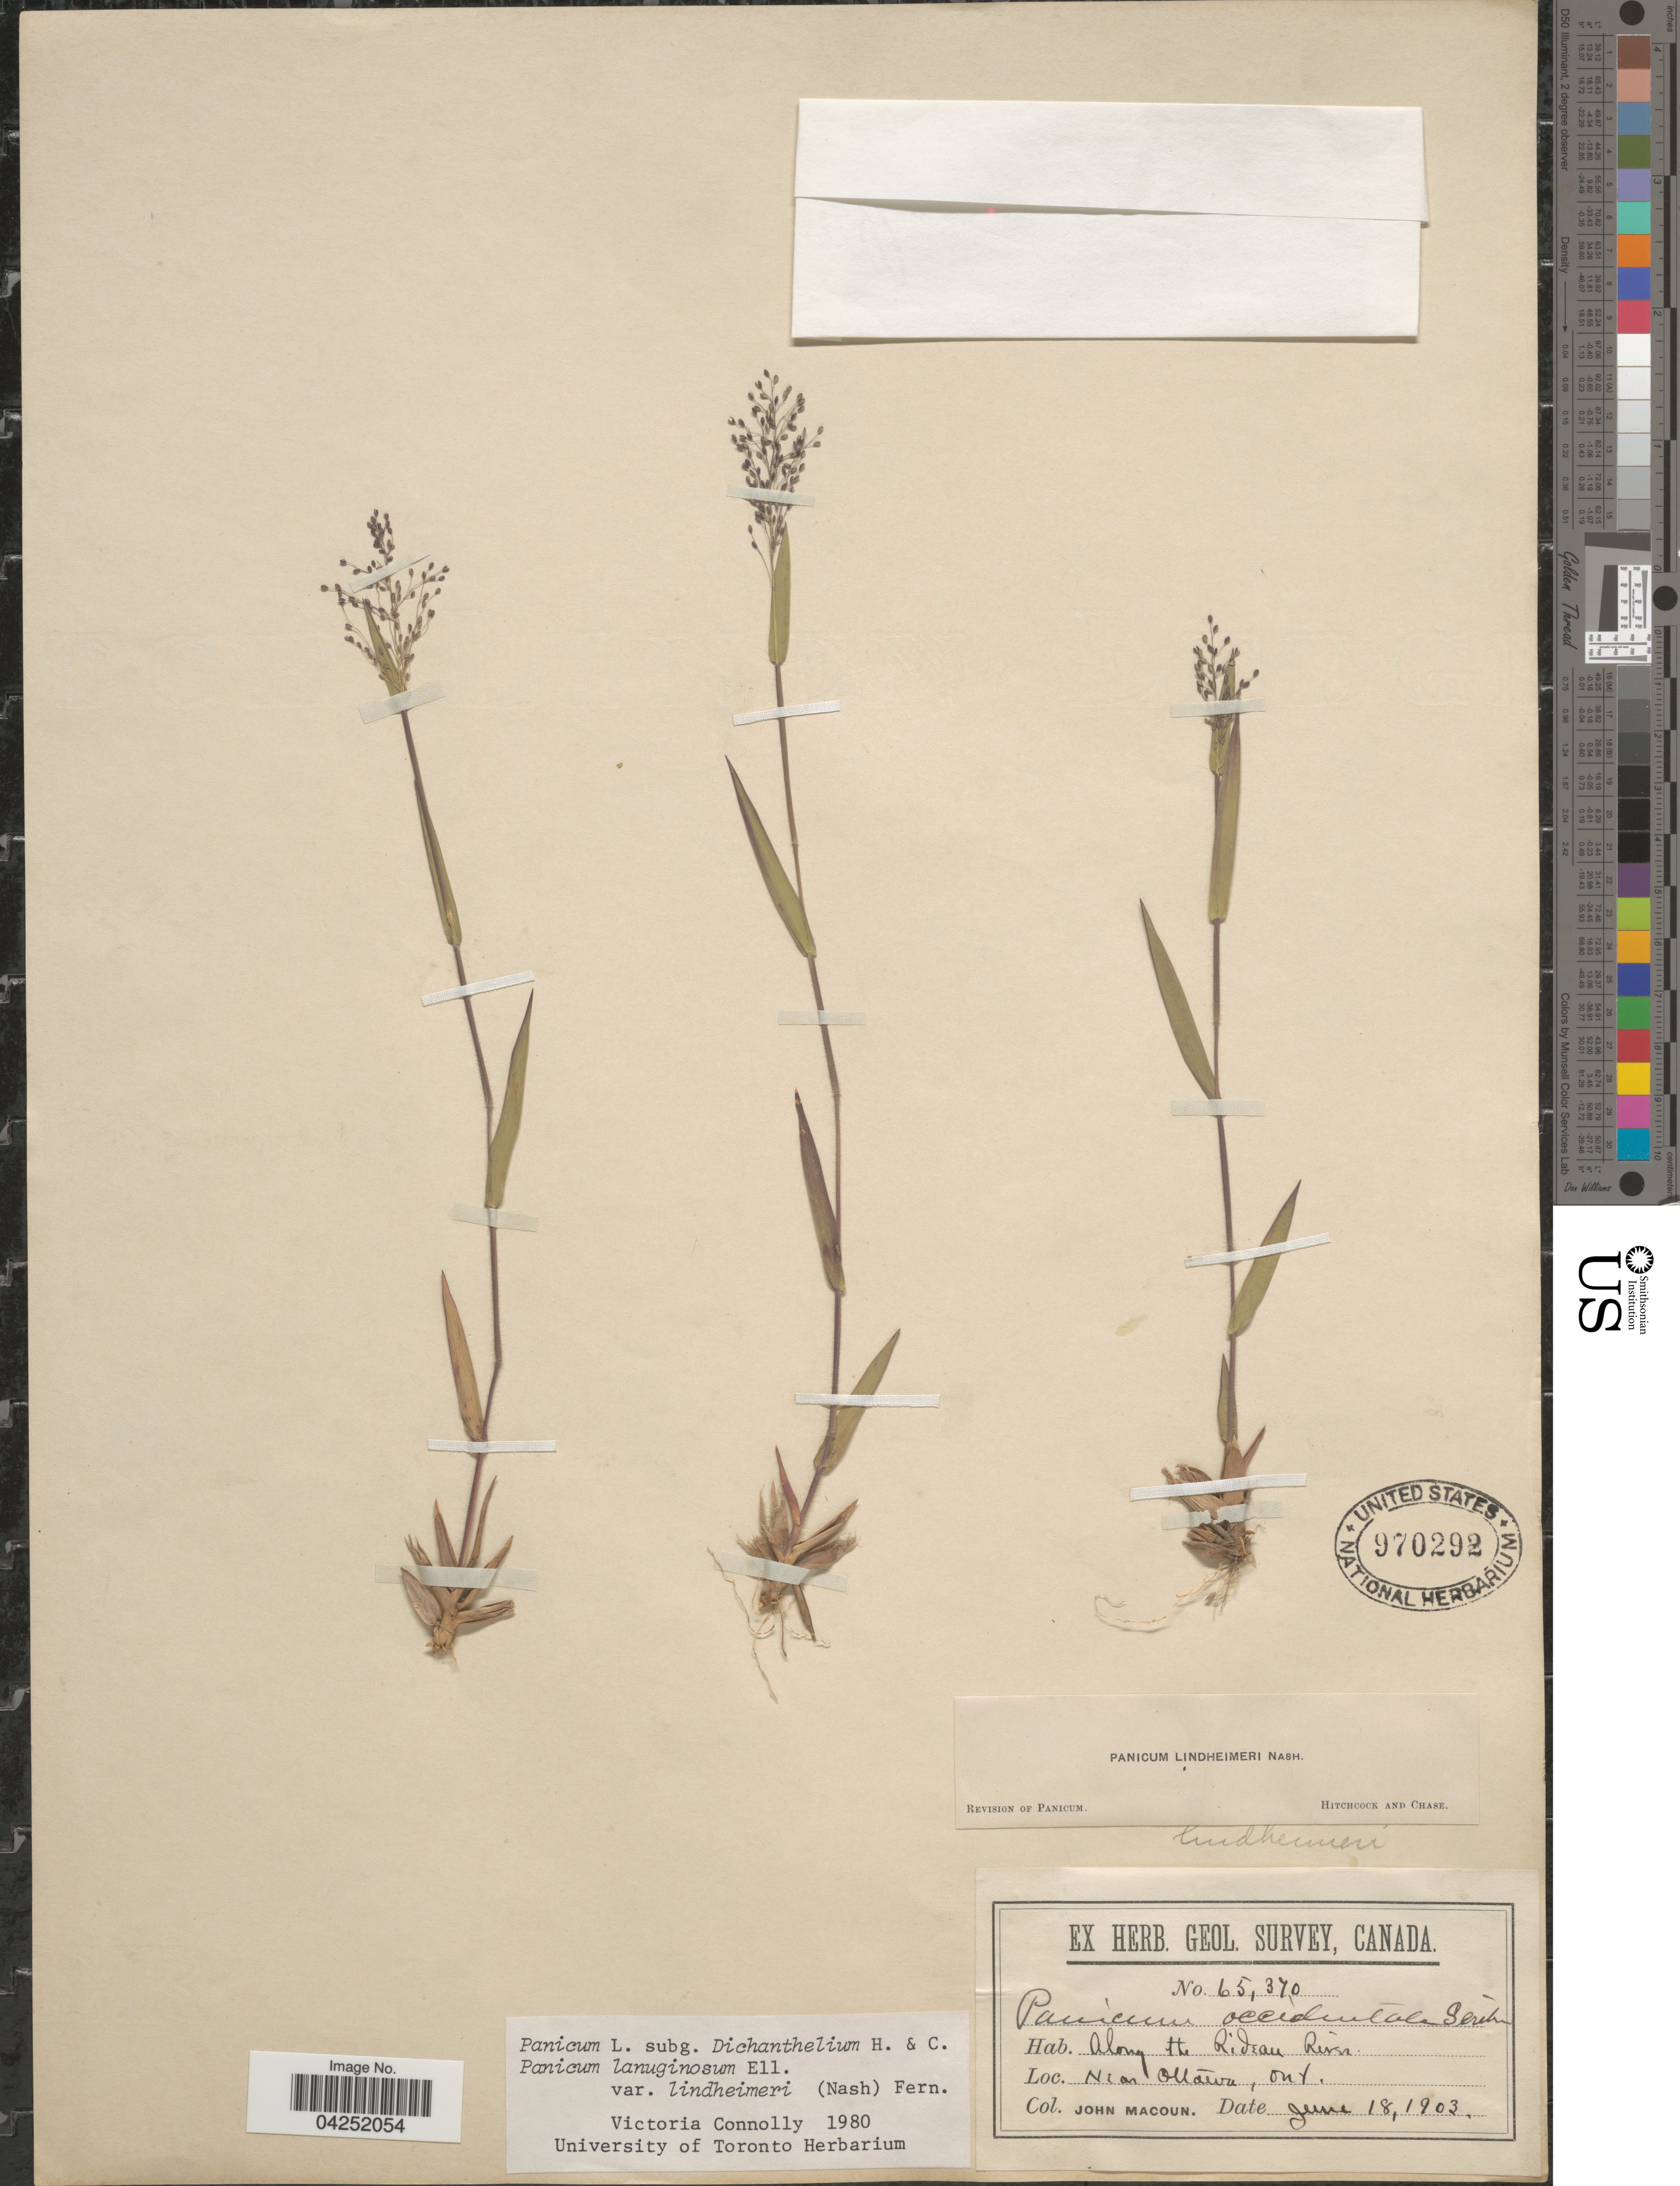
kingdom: Plantae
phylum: Tracheophyta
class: Liliopsida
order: Poales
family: Poaceae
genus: Dichanthelium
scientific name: Dichanthelium acuminatum var. lindheimeri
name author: (Nash) Gould & C.A. Clark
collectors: J. Macoun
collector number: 65370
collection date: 1903-06-18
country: Canada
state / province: Ontario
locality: Geol. Survey, Canada. Along the Rideau River. Near Ottawa.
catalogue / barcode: US 970292